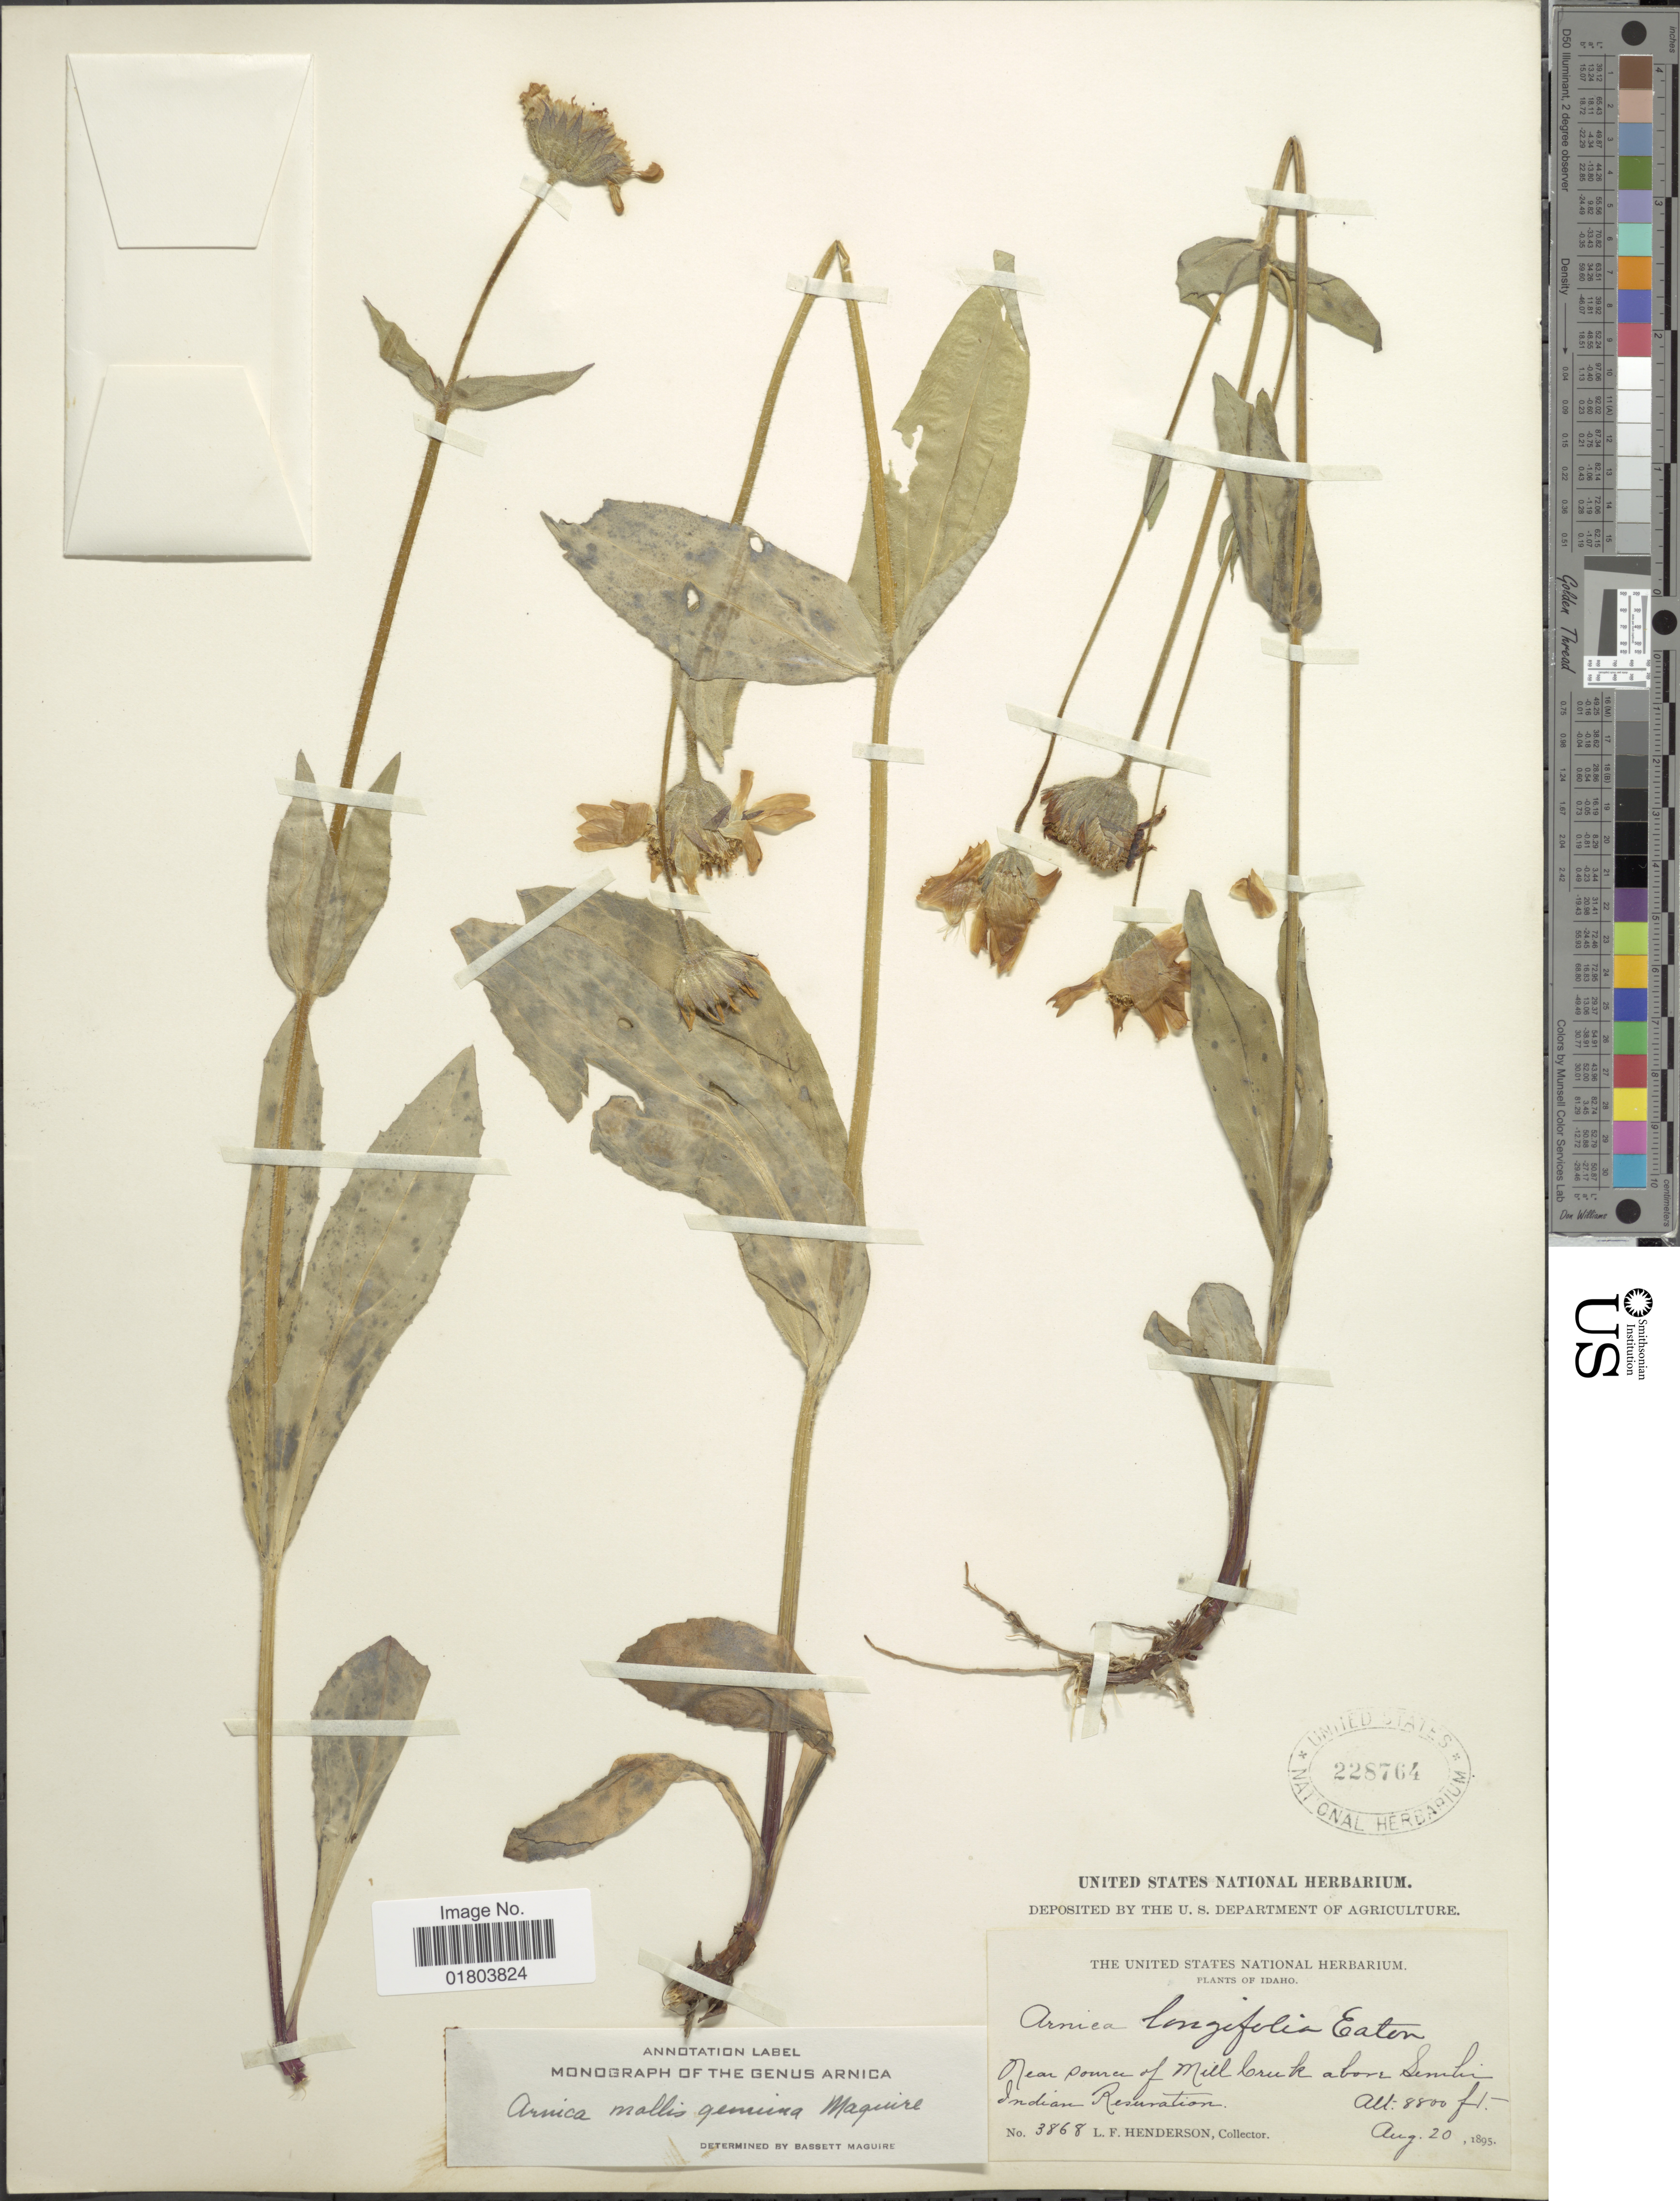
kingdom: Plantae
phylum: Tracheophyta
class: Magnoliopsida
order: Asterales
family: Asteraceae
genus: Arnica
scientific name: Arnica mollis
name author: Hook.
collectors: L. Henderson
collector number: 3868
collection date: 1895-08-20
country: United States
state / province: Idaho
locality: Near source of Mill Creek above Lemhi Indian Reservation.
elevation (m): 2682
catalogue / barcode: US 228764